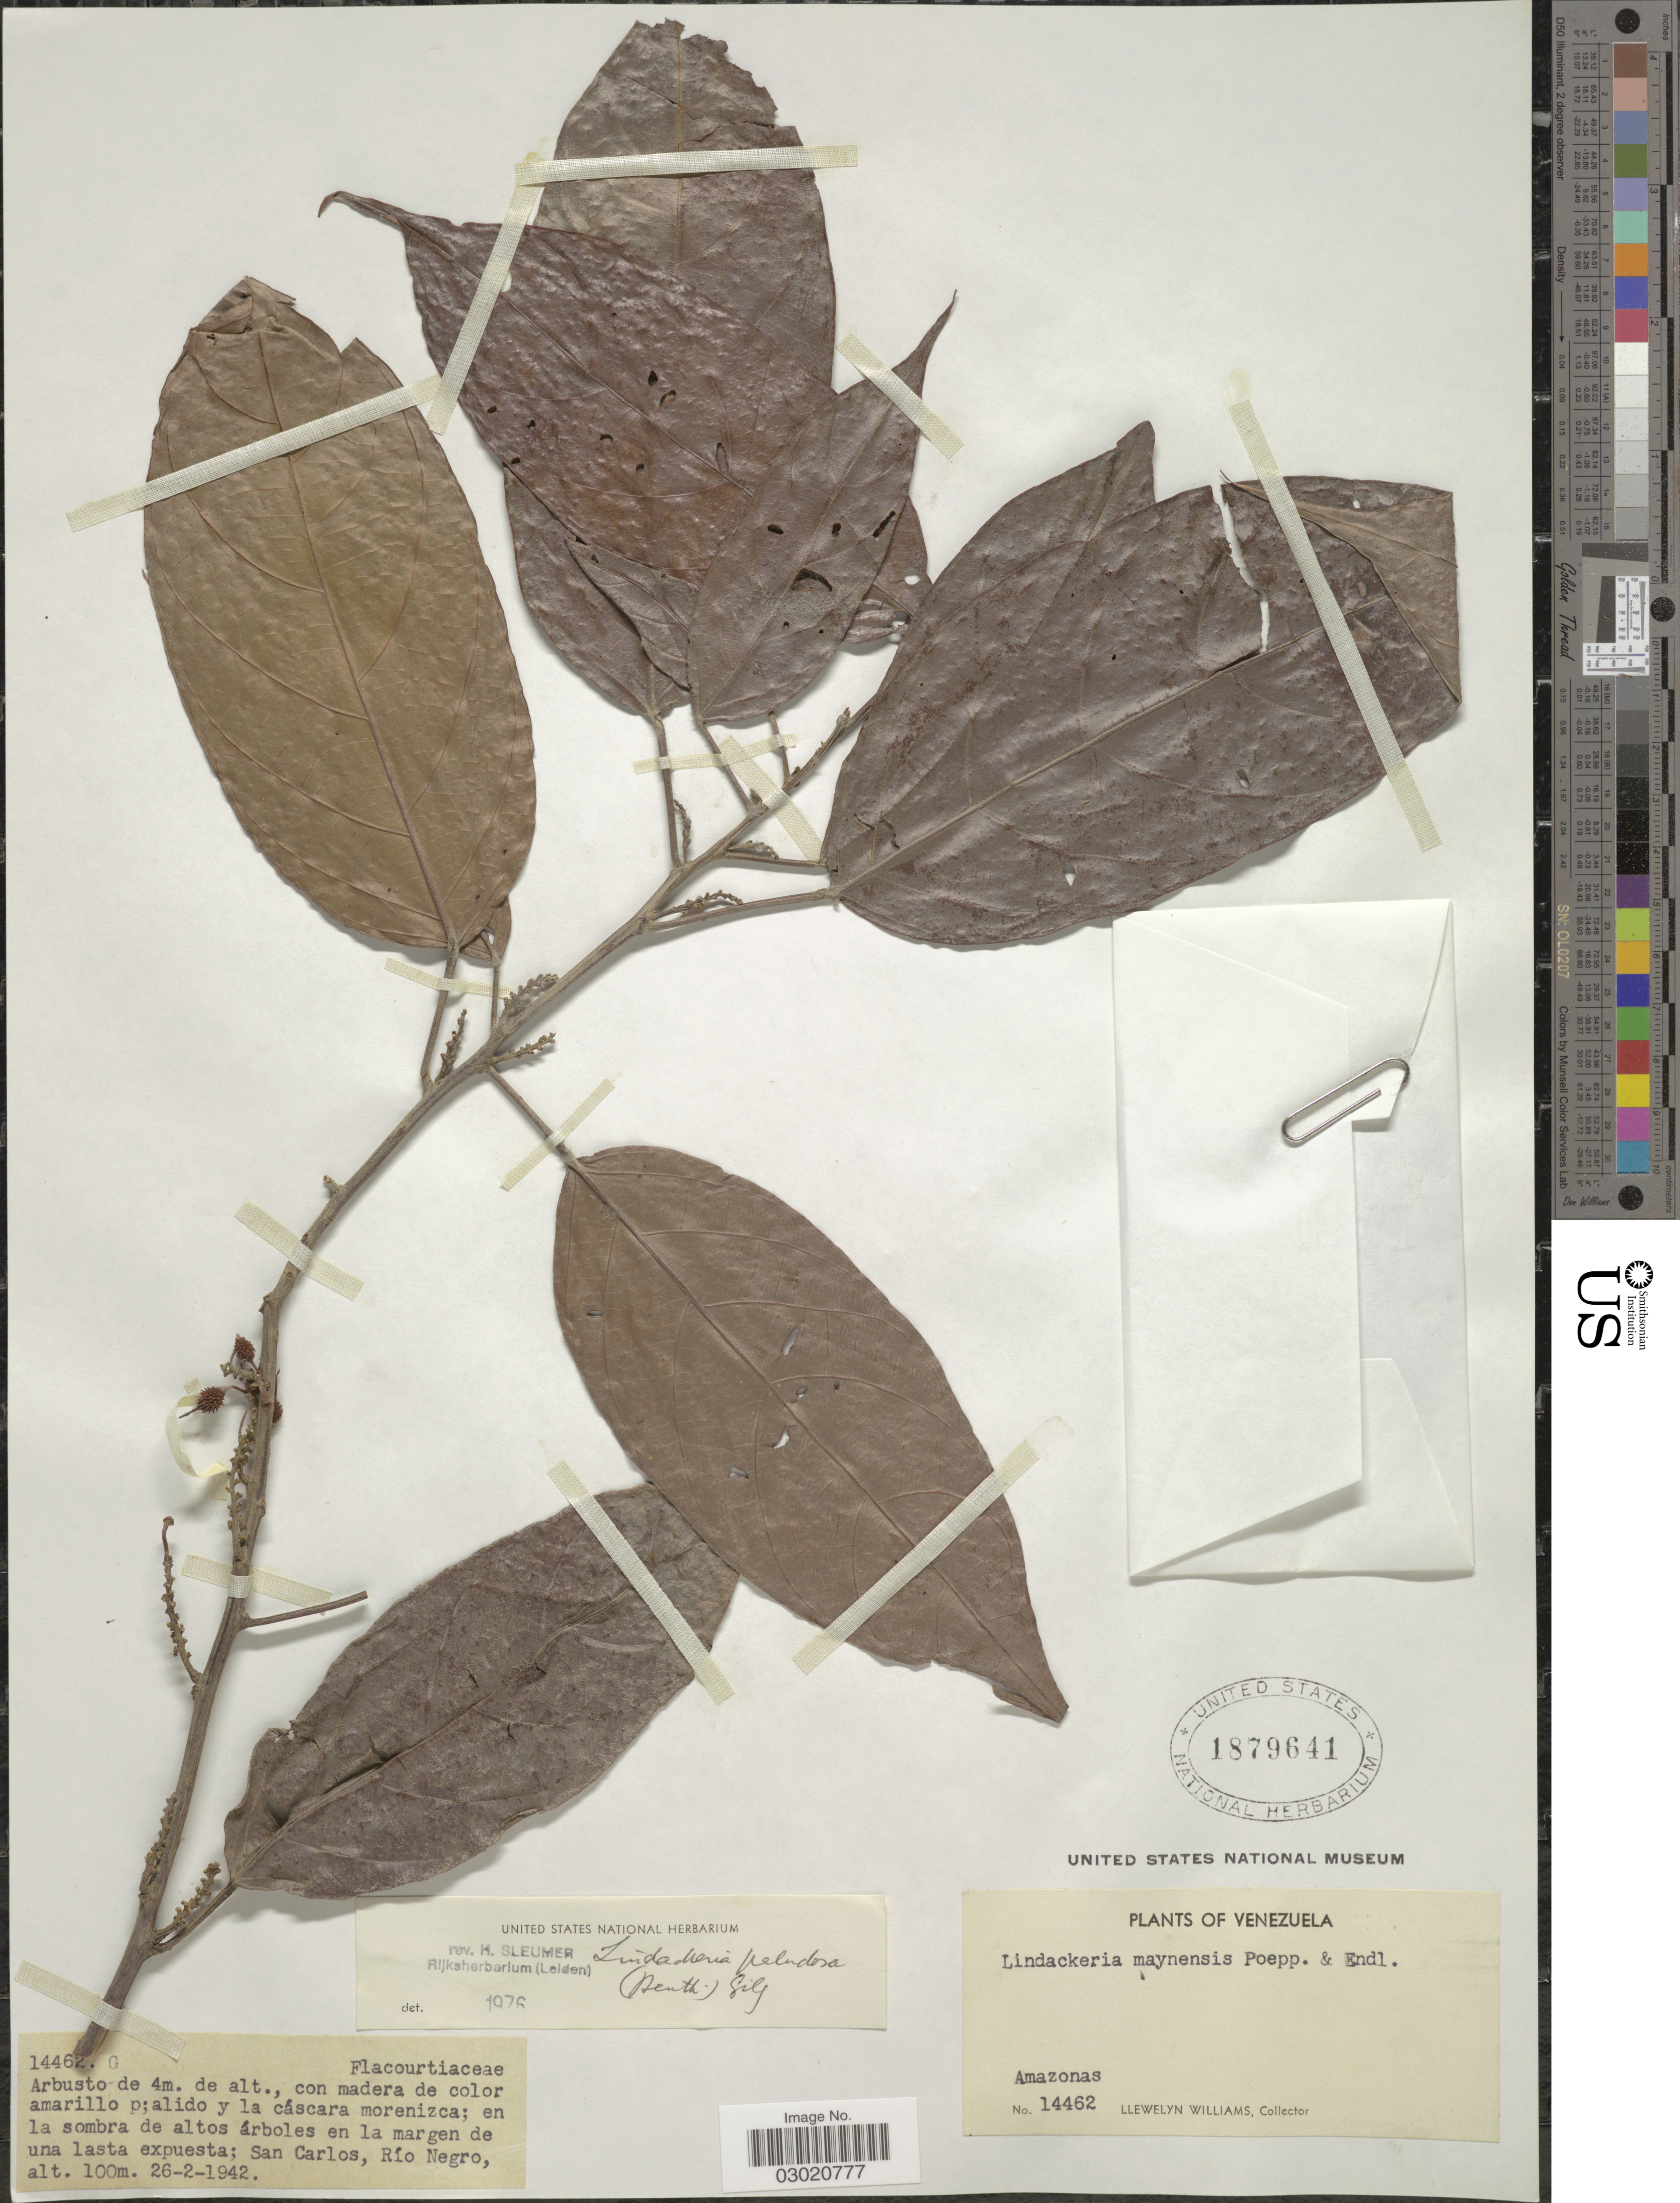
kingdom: Plantae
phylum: Tracheophyta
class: Magnoliopsida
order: Malpighiales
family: Achariaceae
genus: Lindackeria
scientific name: Lindackeria paludosa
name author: (Benth.) Gilg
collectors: Ll. Williams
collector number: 14462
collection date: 1942-02-26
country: Venezuela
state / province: Amazonas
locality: San Carlos, Río Negro.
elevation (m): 100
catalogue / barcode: US 1879641